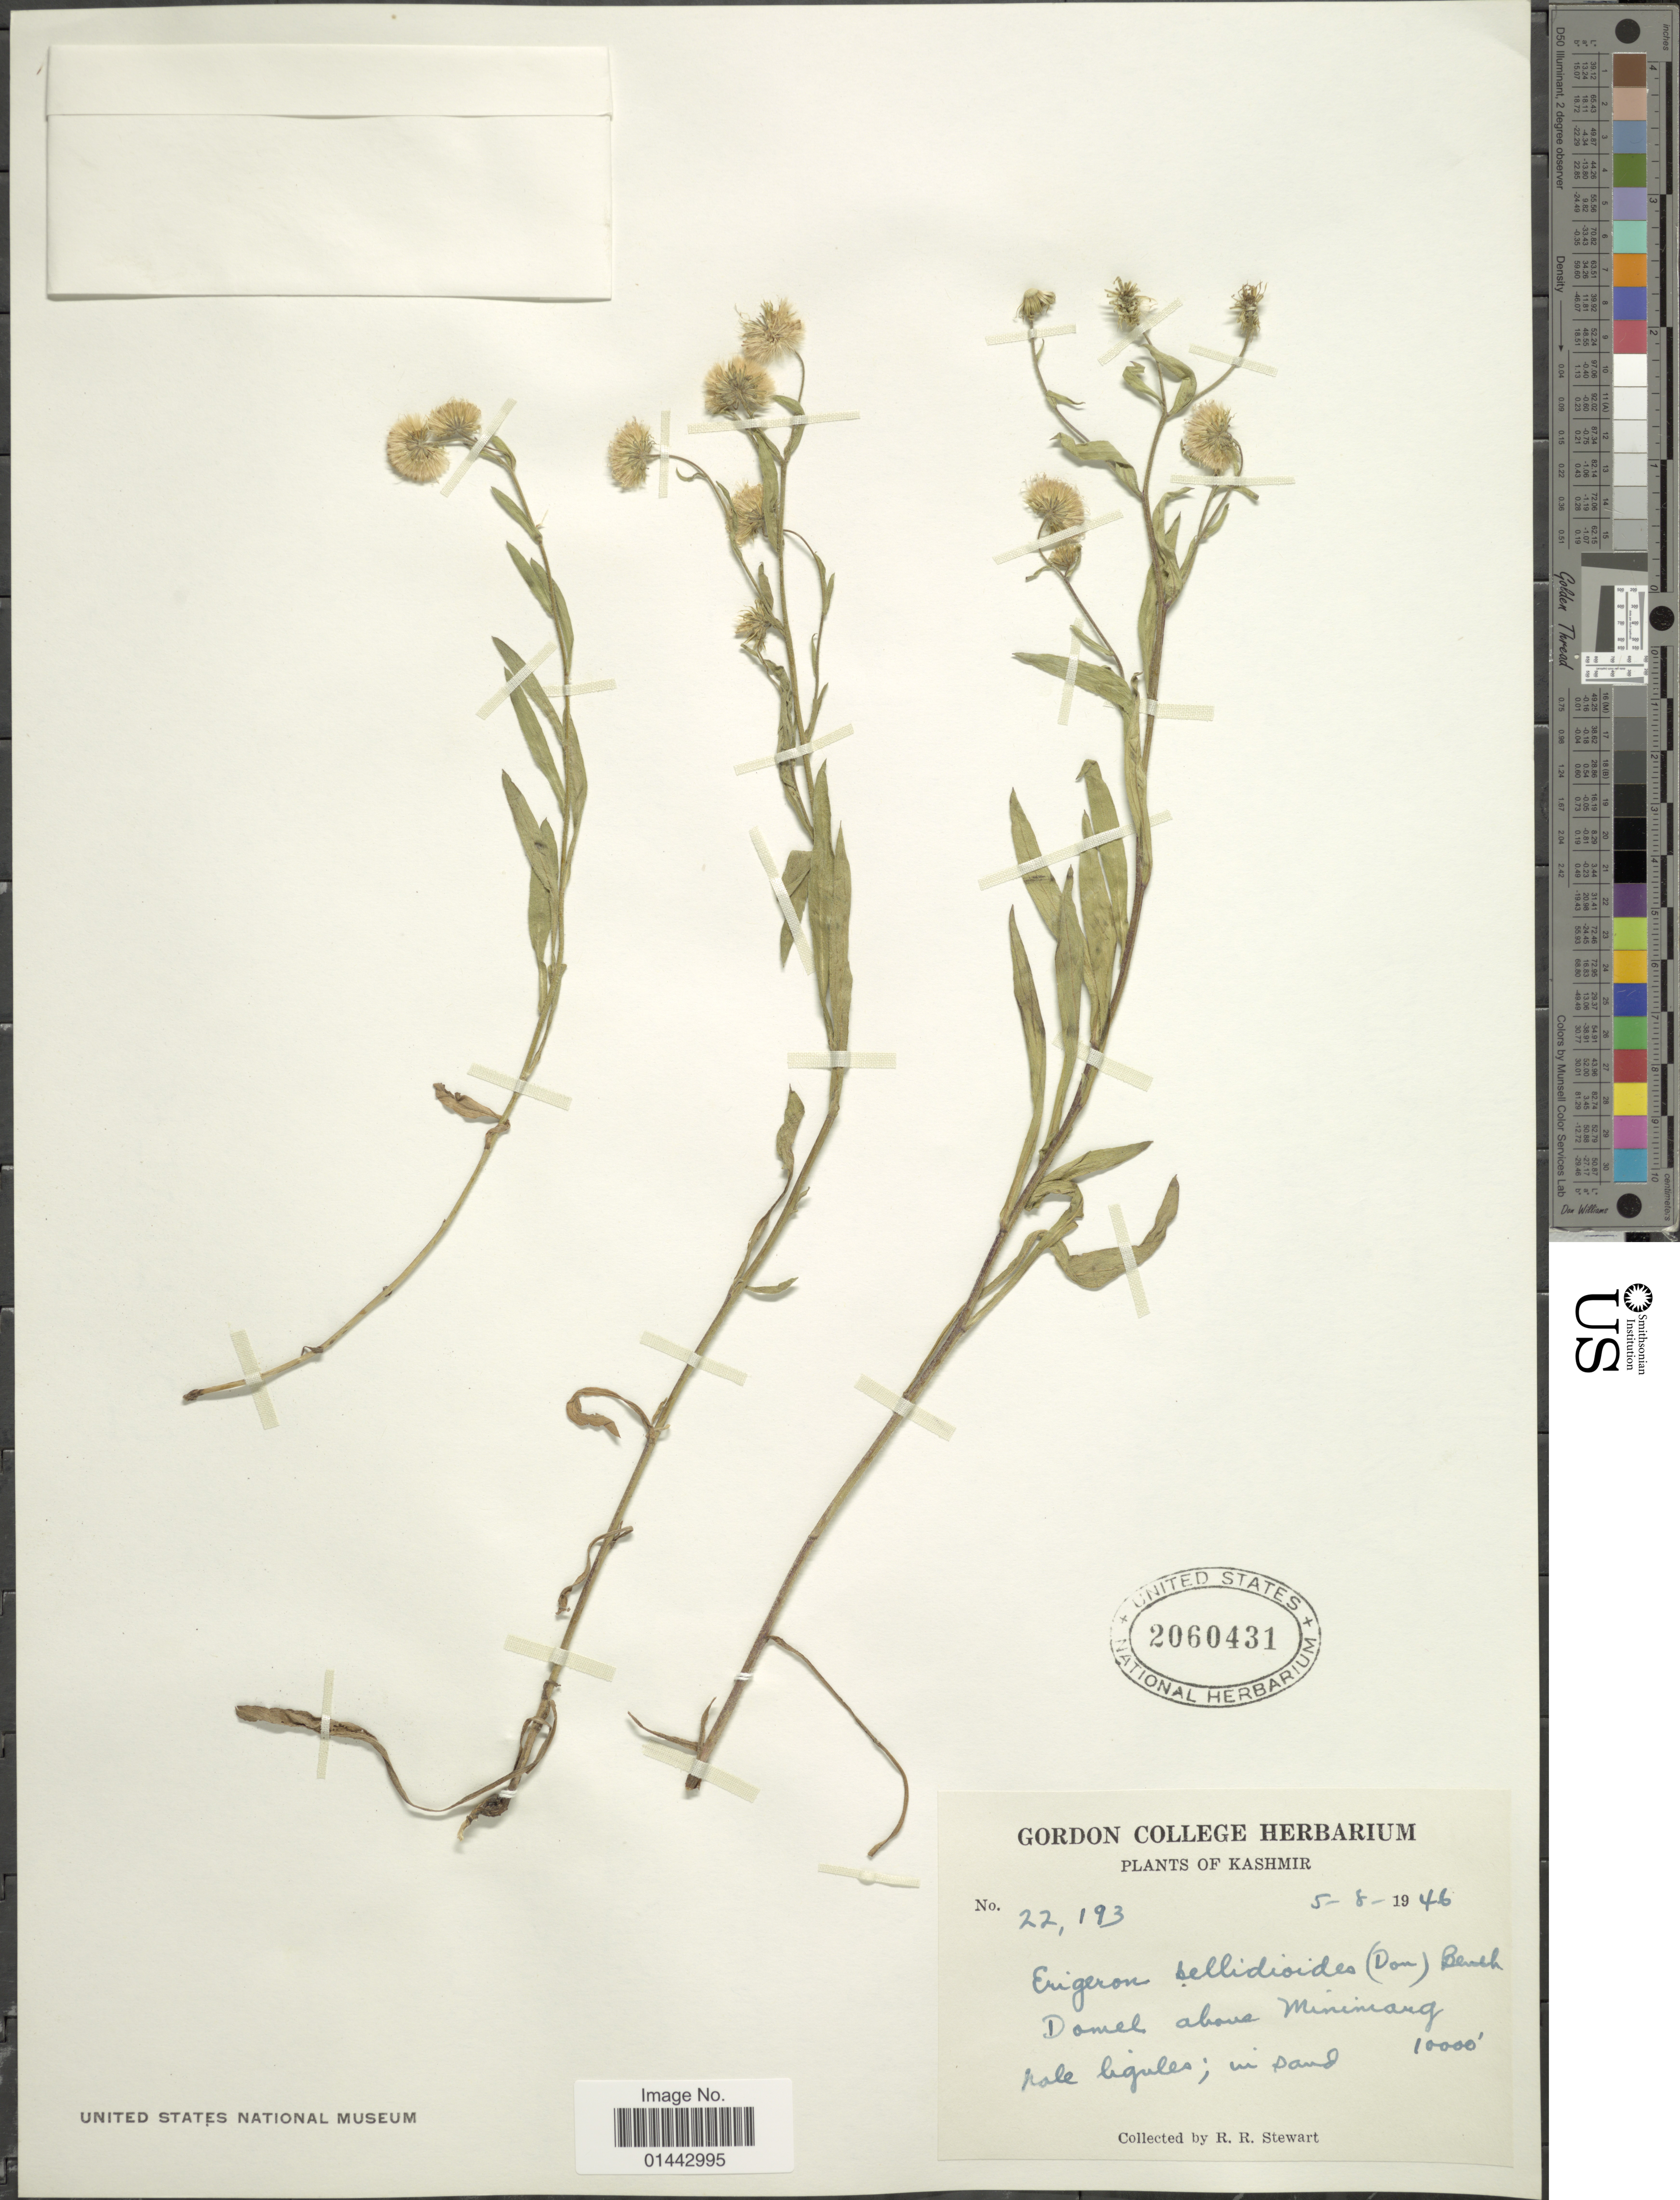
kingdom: Plantae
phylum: Tracheophyta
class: Magnoliopsida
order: Asterales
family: Asteraceae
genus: Erigeron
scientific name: Erigeron bellioides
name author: DC.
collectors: R. R. Stewart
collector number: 22193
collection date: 1946-08-05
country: India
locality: Kashmir, Domel above Minimang.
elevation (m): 3048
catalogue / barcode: US 2060431